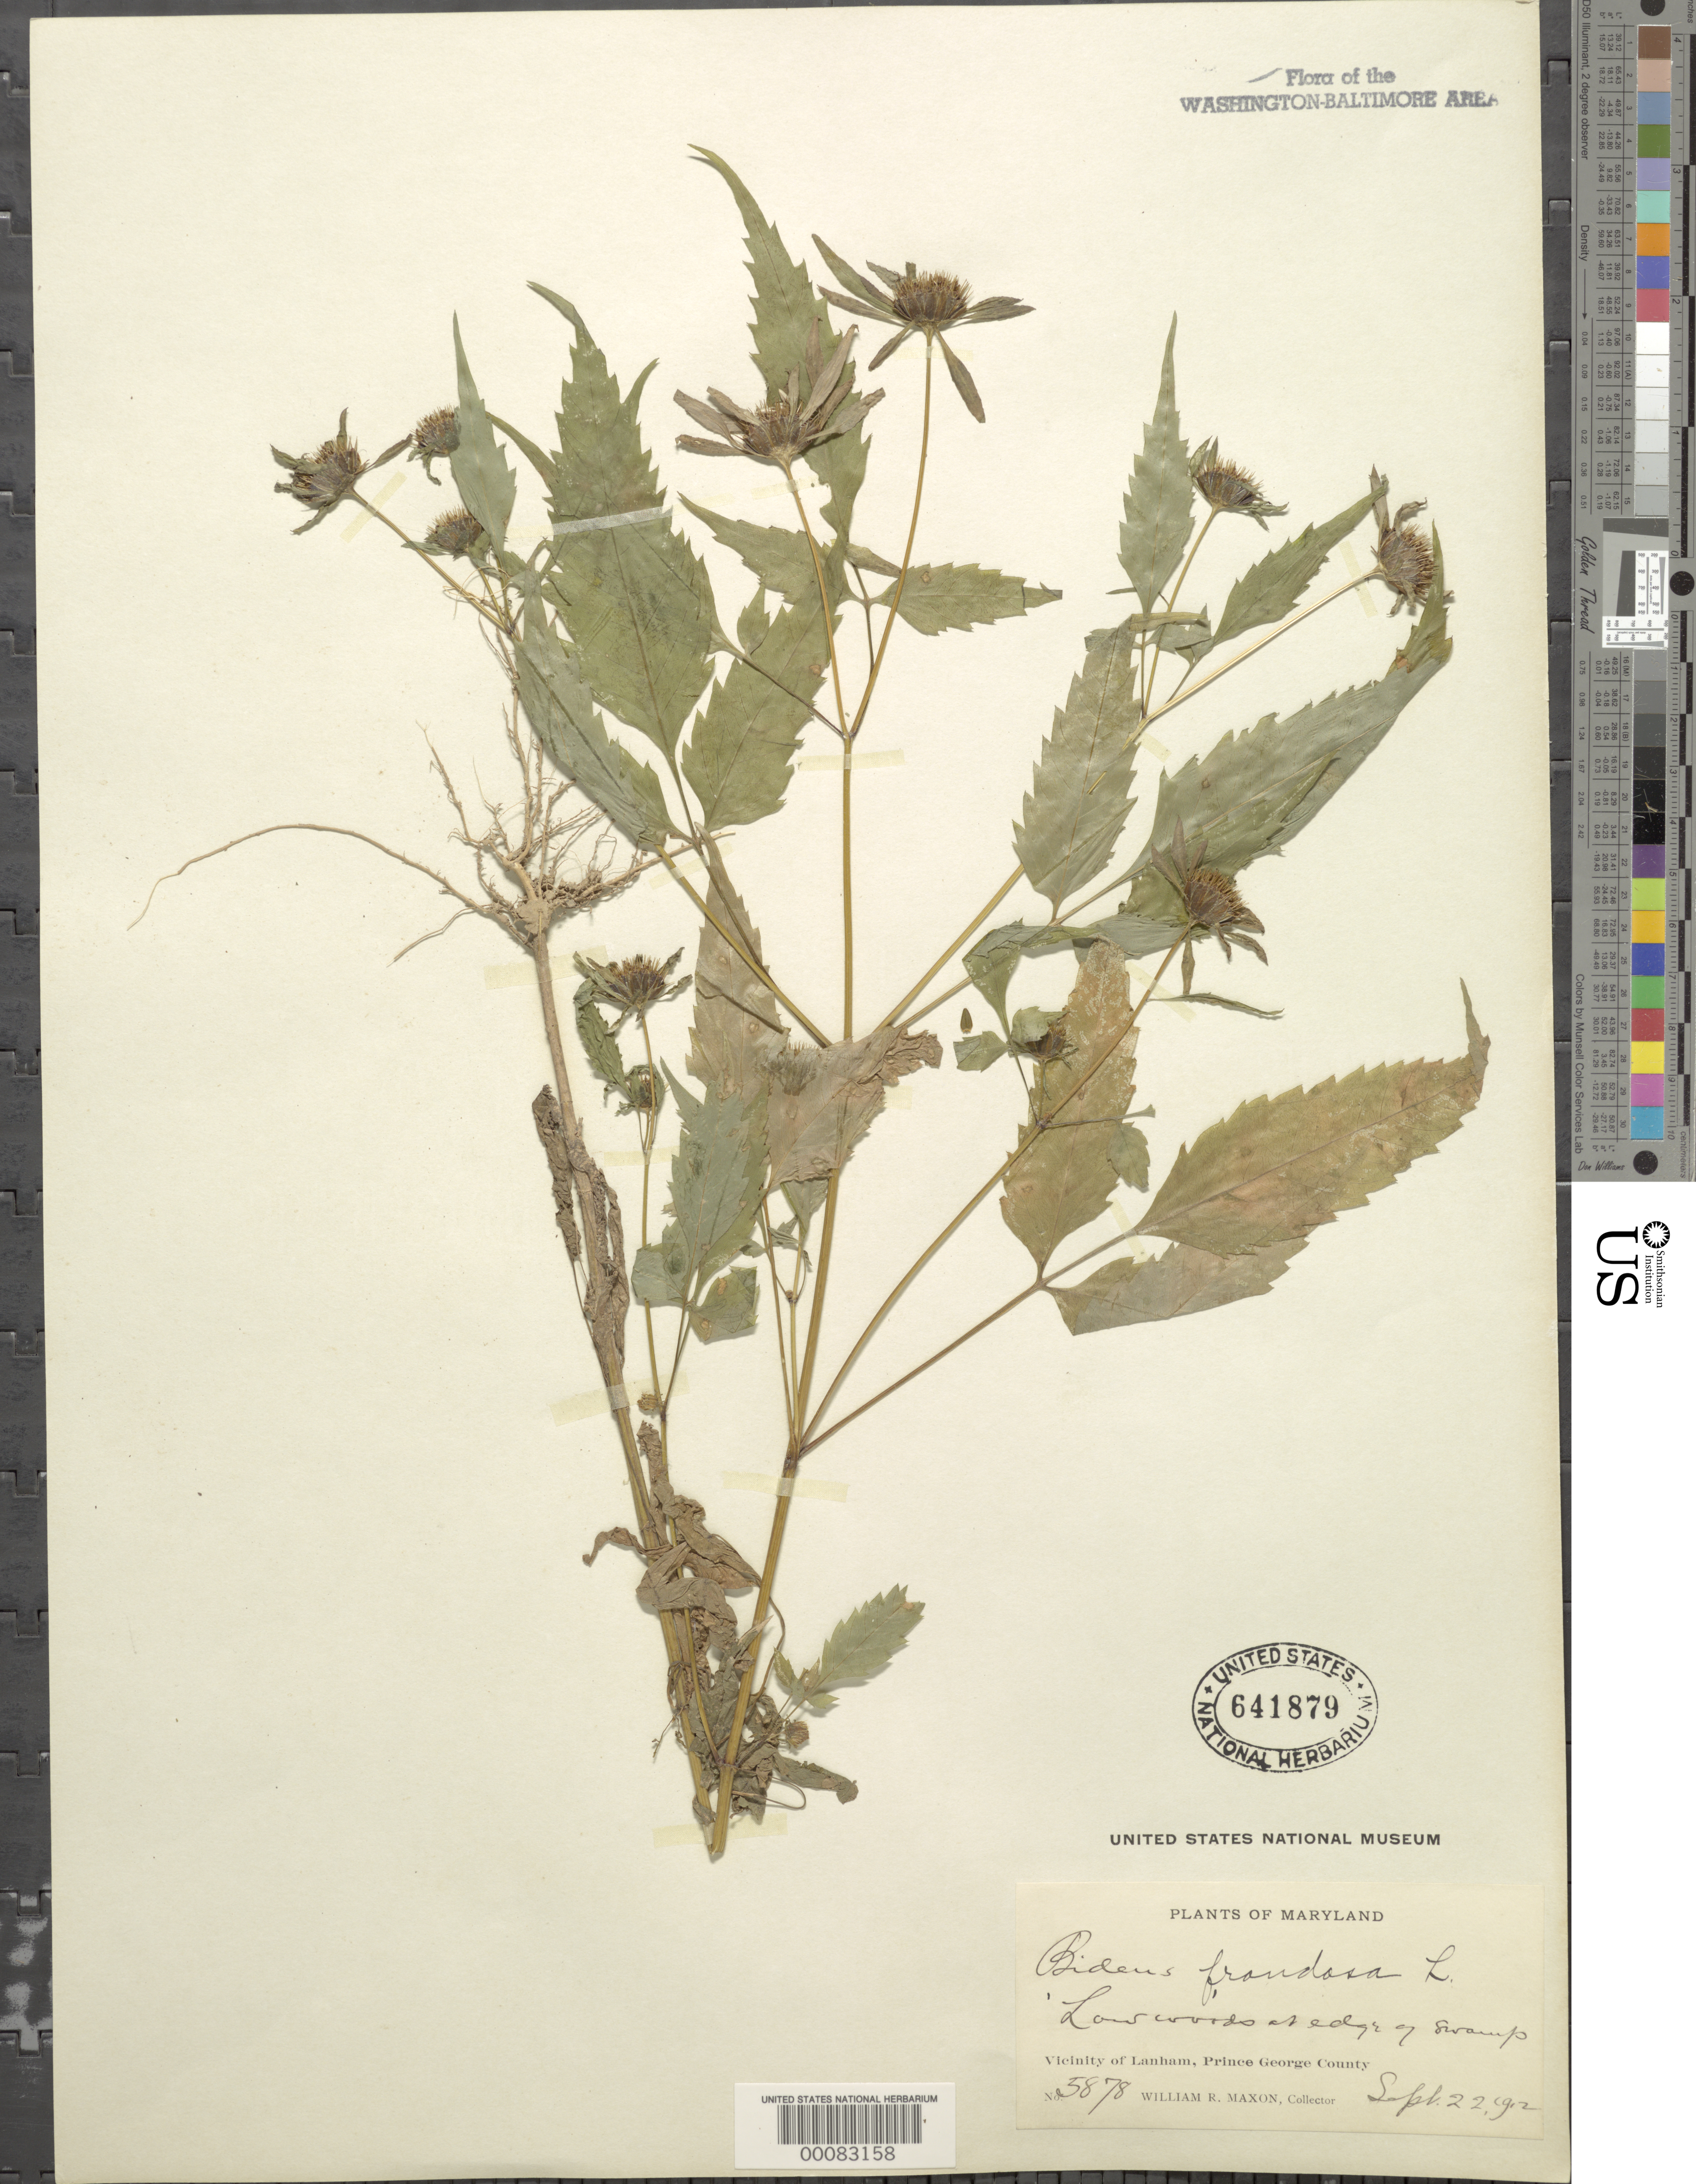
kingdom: Plantae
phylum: Tracheophyta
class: Magnoliopsida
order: Asterales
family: Asteraceae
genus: Bidens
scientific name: Bidens frondosa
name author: L.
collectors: W. R. Maxon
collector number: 5878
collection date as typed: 22 Sep 1912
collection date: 1912-09-22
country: United States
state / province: Maryland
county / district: Prince George's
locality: Lanham vicinity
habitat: Low woods swamp edge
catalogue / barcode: US 641879